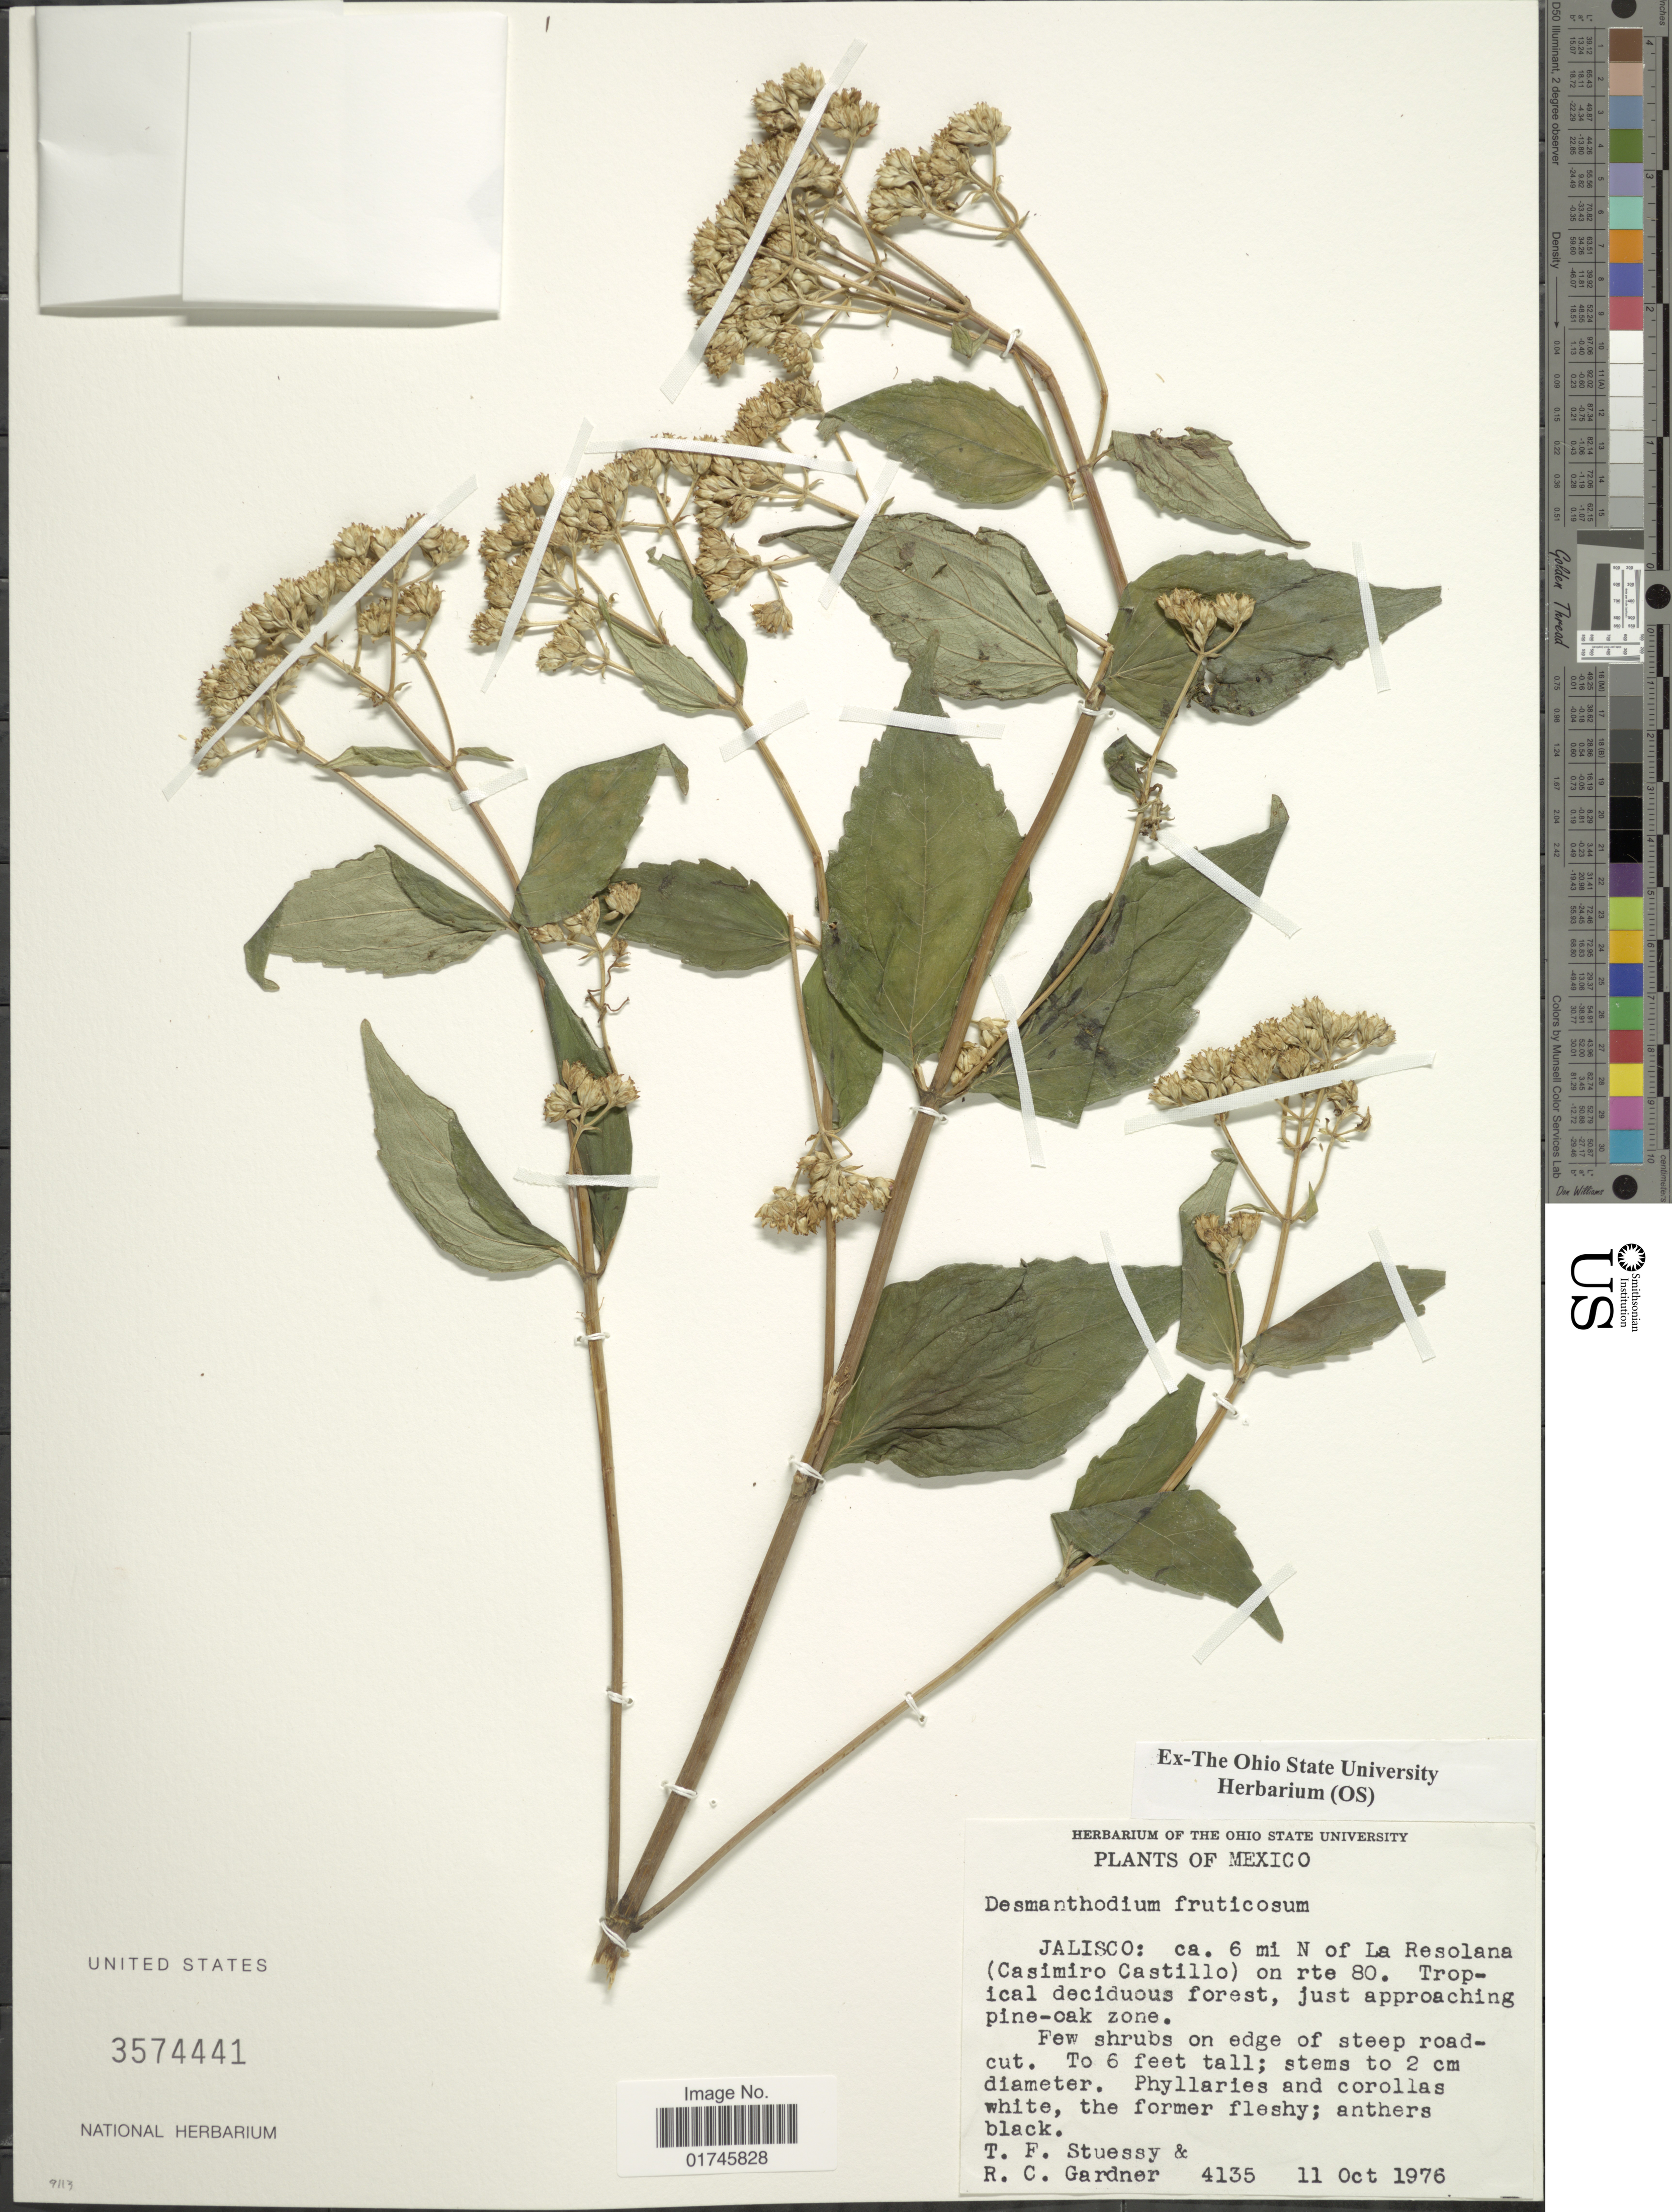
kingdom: Plantae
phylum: Tracheophyta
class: Magnoliopsida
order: Asterales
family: Asteraceae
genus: Desmanthodium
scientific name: Desmanthodium fruticosum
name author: Greenm.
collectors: T. Stuessy & R. C. Gardner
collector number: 4135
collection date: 1976-10-11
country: Mexico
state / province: Jalisco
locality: Jalisco: ca. 6 mi N of La Resolana (Casmiro Castillo) on rte 80.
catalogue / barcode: US 3574441